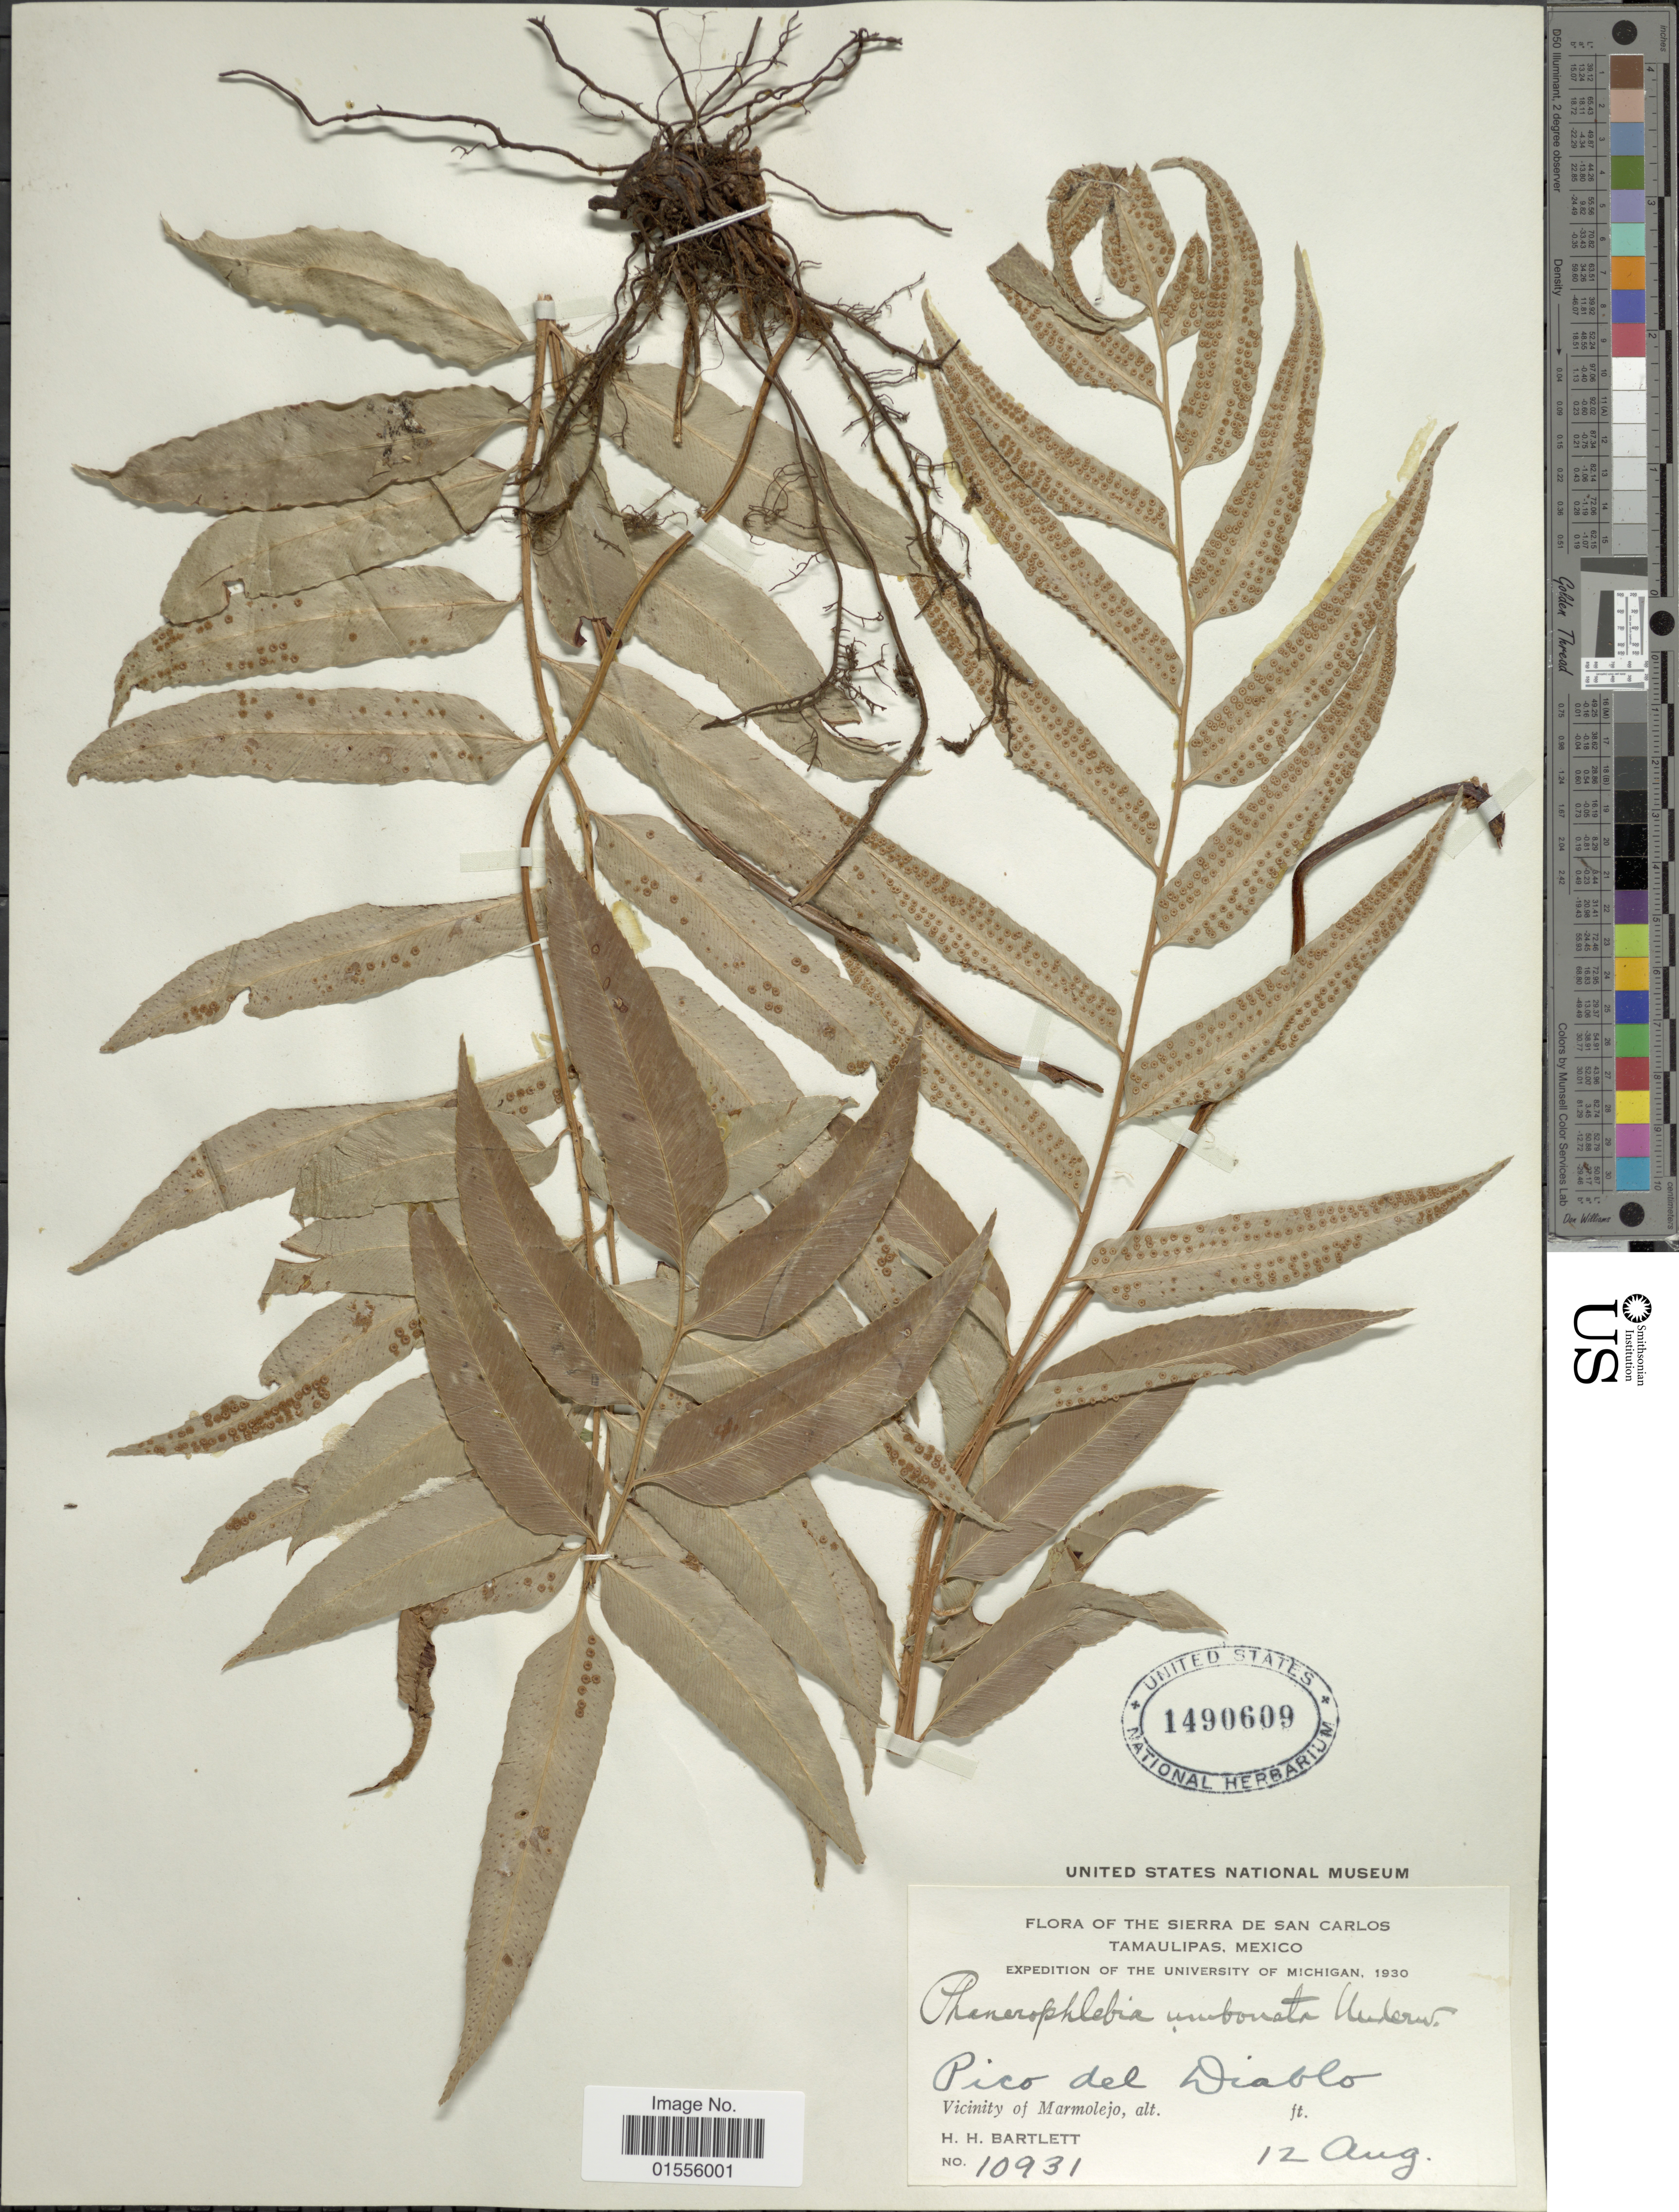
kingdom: Plantae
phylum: Tracheophyta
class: Polypodiopsida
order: Polypodiales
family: Dryopteridaceae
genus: Phanerophlebia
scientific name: Phanerophlebia umbonata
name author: Underw.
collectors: H. H. Bartlett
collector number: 10931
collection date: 1930-08-12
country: Mexico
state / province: Tamaulipas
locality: The Sierra de San Carlos, Pico del Diablo, Vicinity of Marmolejo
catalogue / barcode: US 1490609